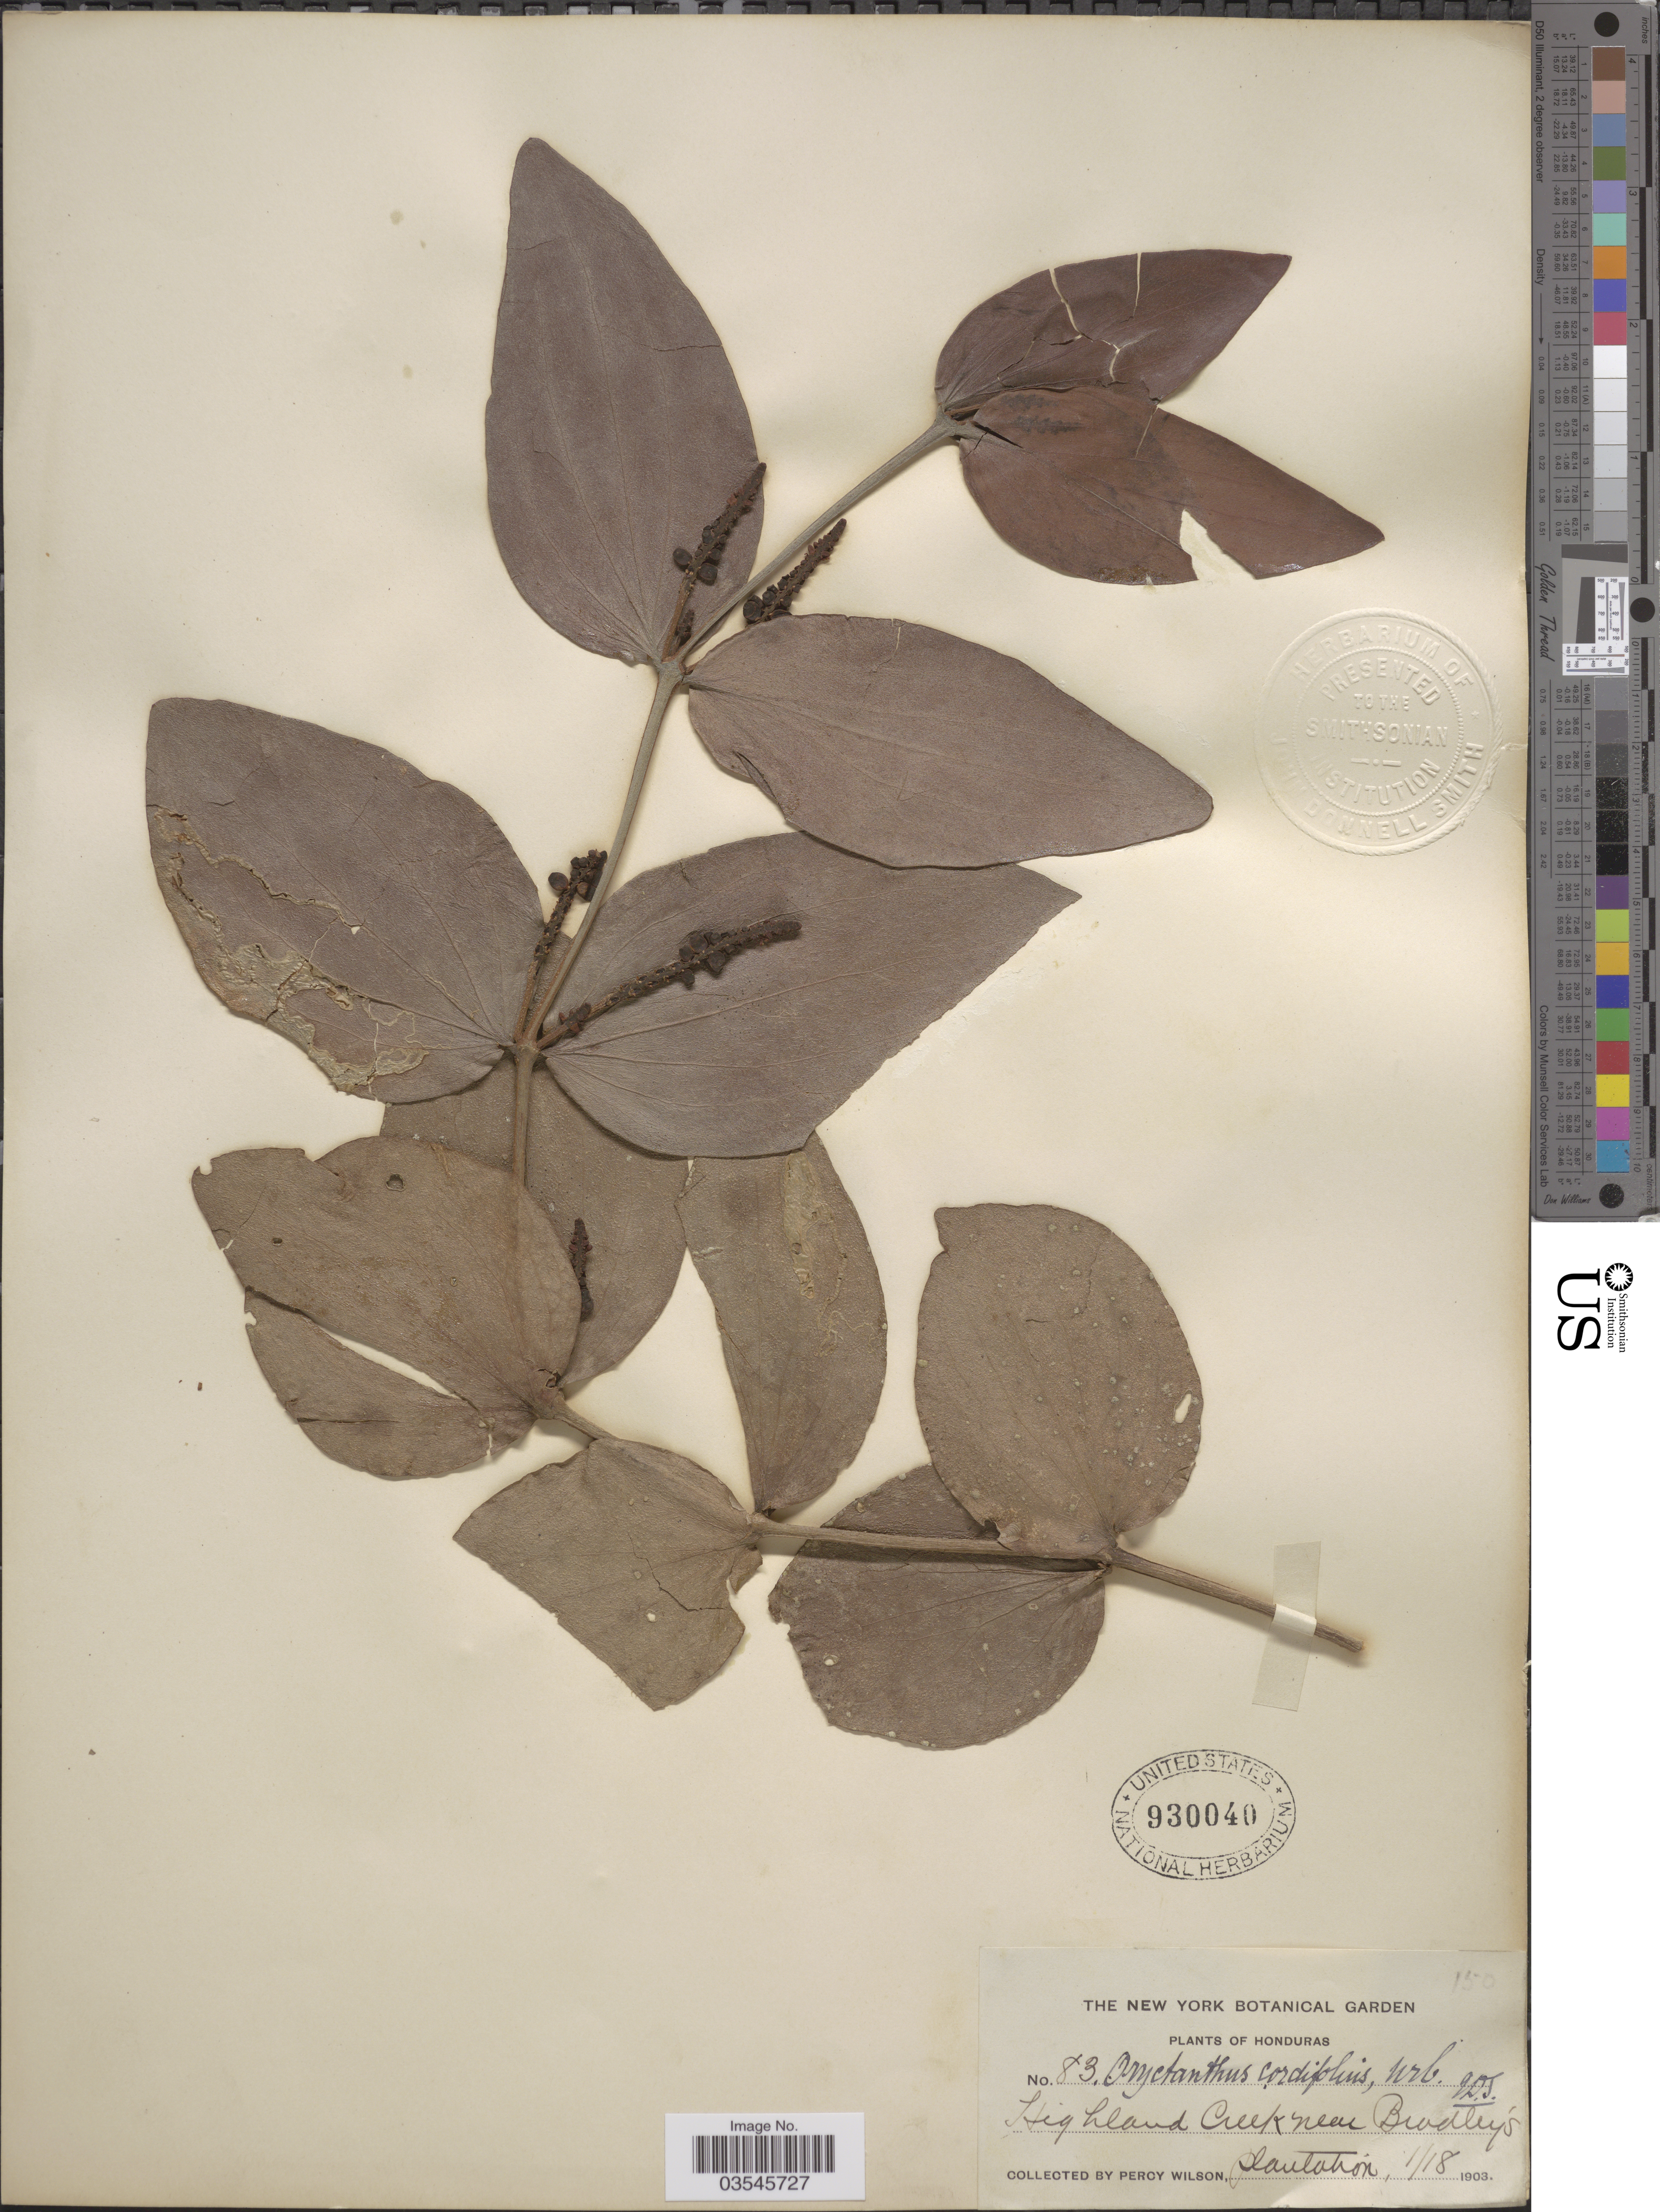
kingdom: Plantae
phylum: Tracheophyta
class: Magnoliopsida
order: Santalales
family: Loranthaceae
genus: Oryctanthus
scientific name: Oryctanthus cordifolius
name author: (C. Presl) Urb.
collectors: P. Wilson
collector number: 83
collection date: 1903-01-18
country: Honduras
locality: Highland Creek near Bradley's.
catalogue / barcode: US 930040